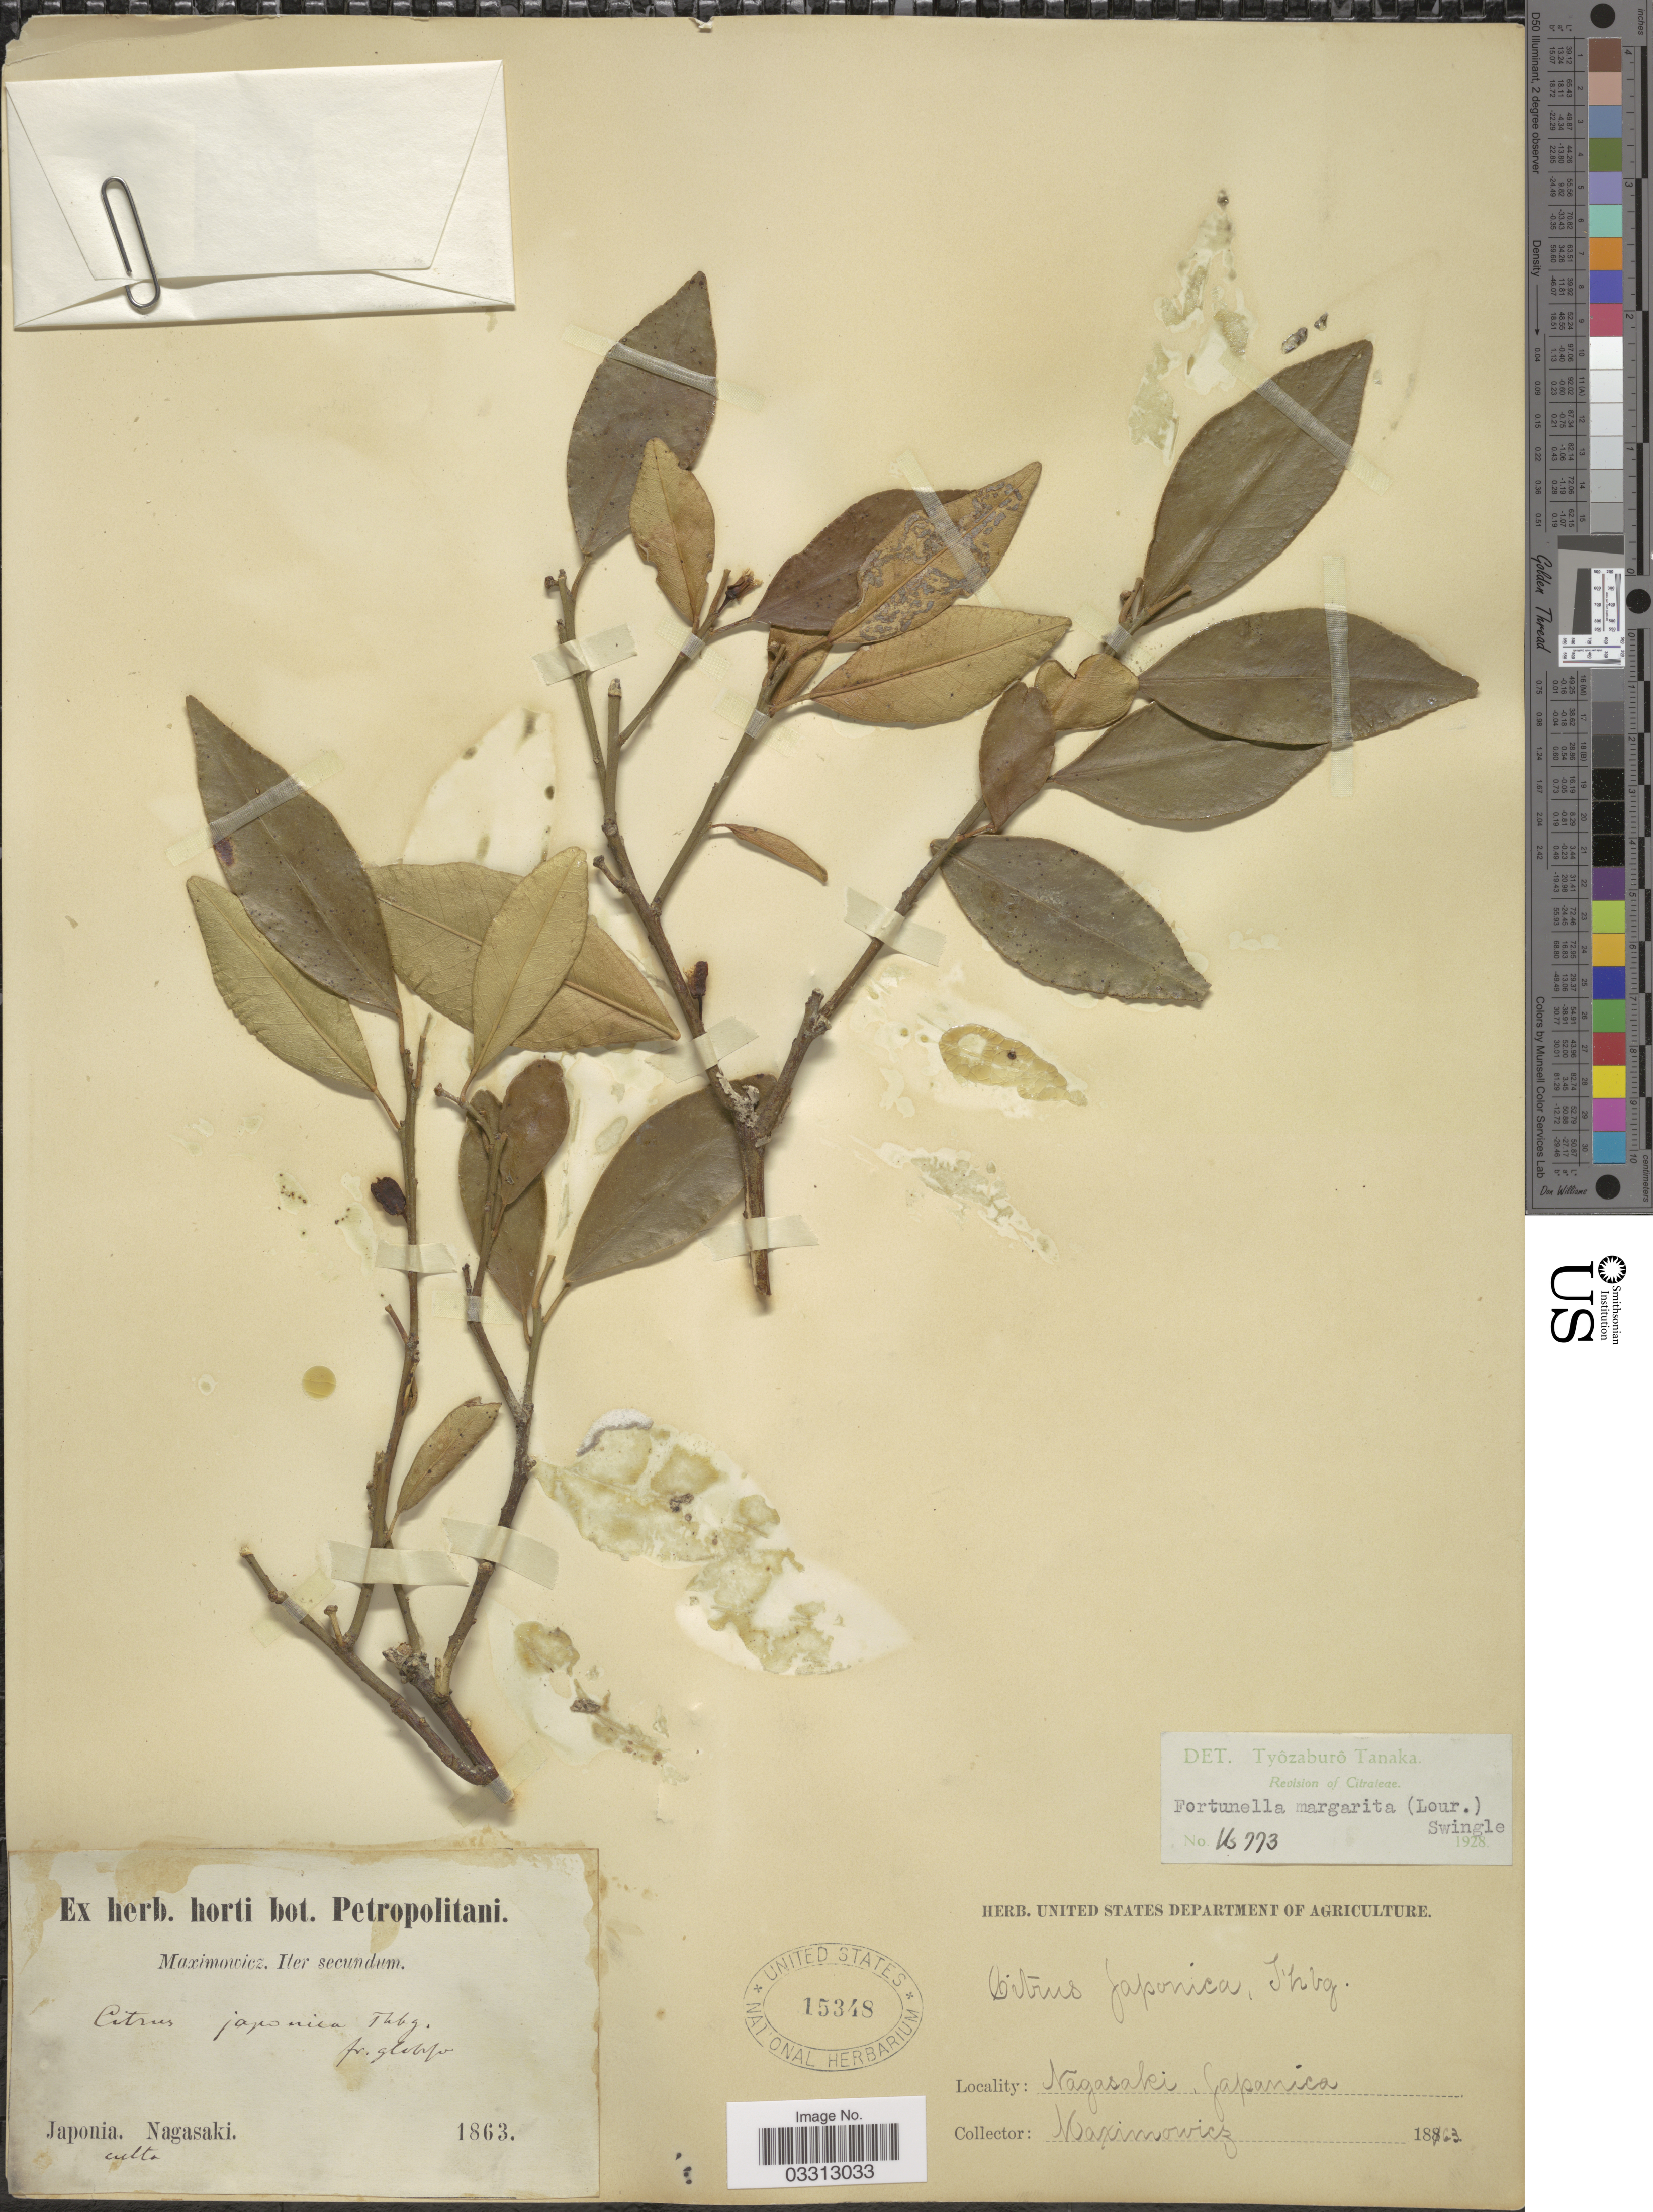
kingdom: Plantae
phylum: Tracheophyta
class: Magnoliopsida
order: Sapindales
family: Rutaceae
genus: Citrus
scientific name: Citrus japonica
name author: Thunb.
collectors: Maximowicz, --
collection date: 1863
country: Japan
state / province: Nagasaki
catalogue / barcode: US 15348